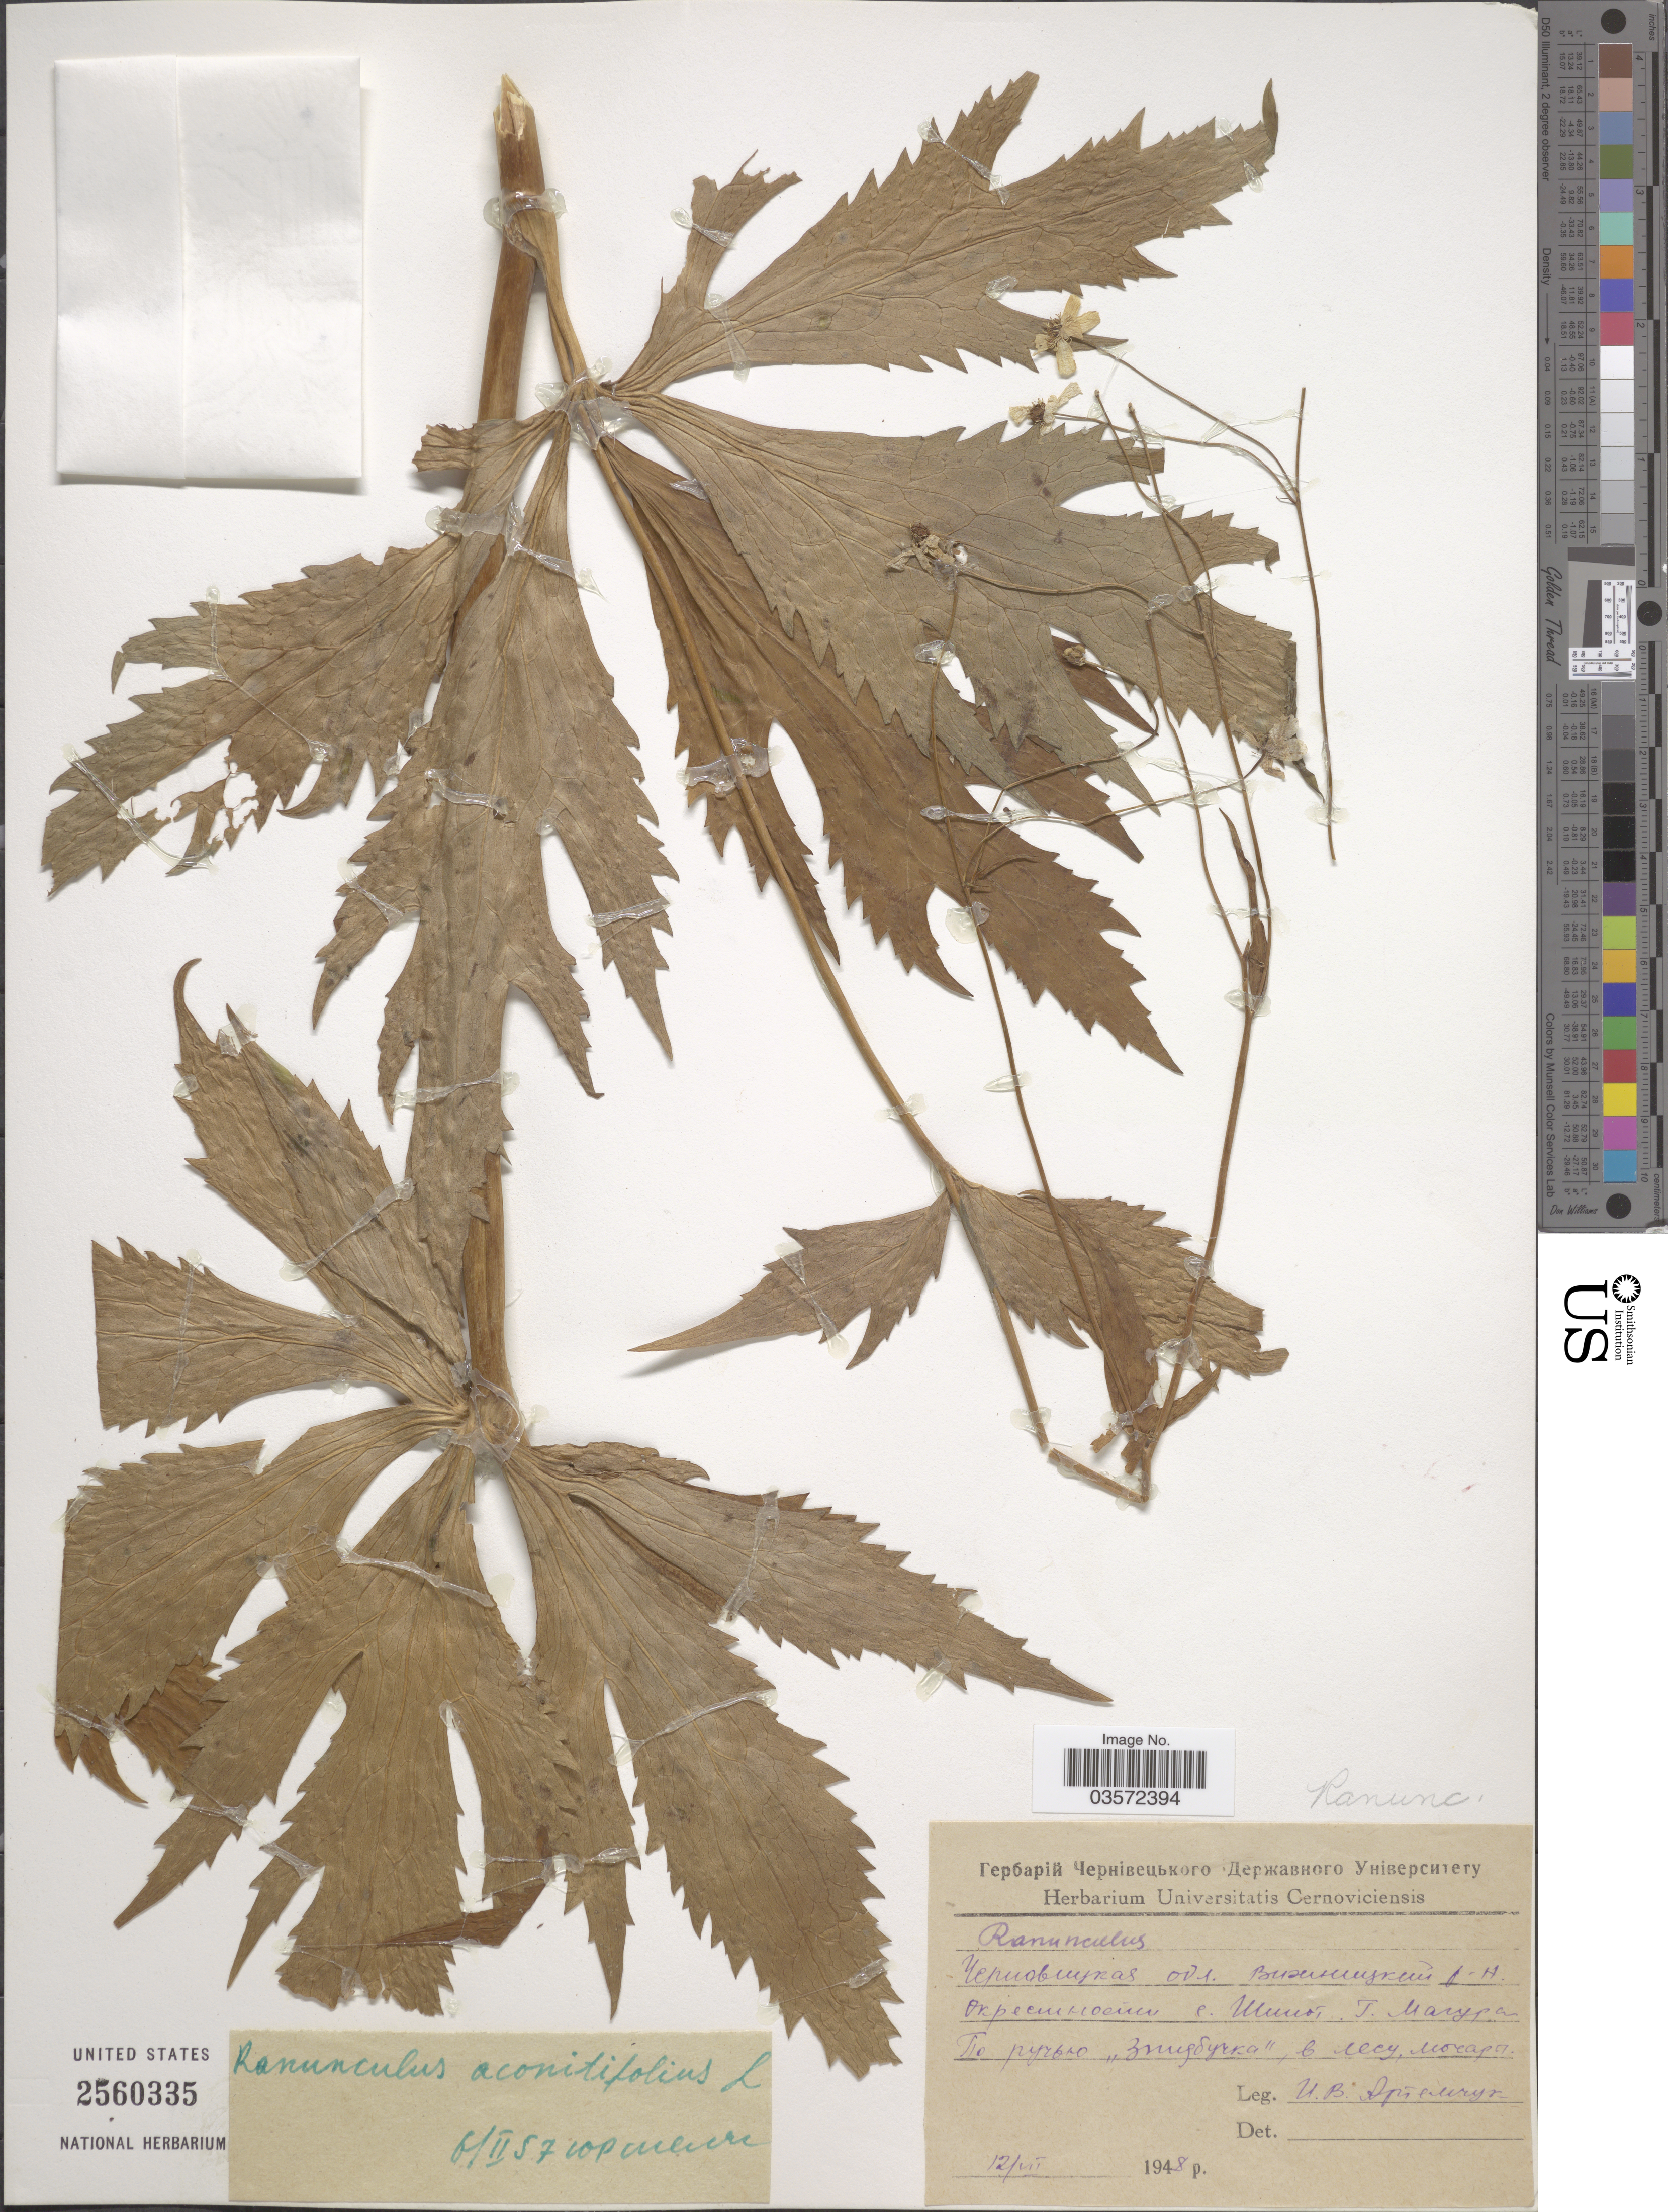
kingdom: Plantae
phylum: Tracheophyta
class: Magnoliopsida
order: Ranunculales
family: Ranunculaceae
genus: Ranunculus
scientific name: Ranunculus aconitifolius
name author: L.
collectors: I. Atemchuk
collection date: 1948-07-12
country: Ukraine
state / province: Chernivtsi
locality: Vyzhnytsia, vicinity of village Shipot, Mt. Magura.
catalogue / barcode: US 2560335